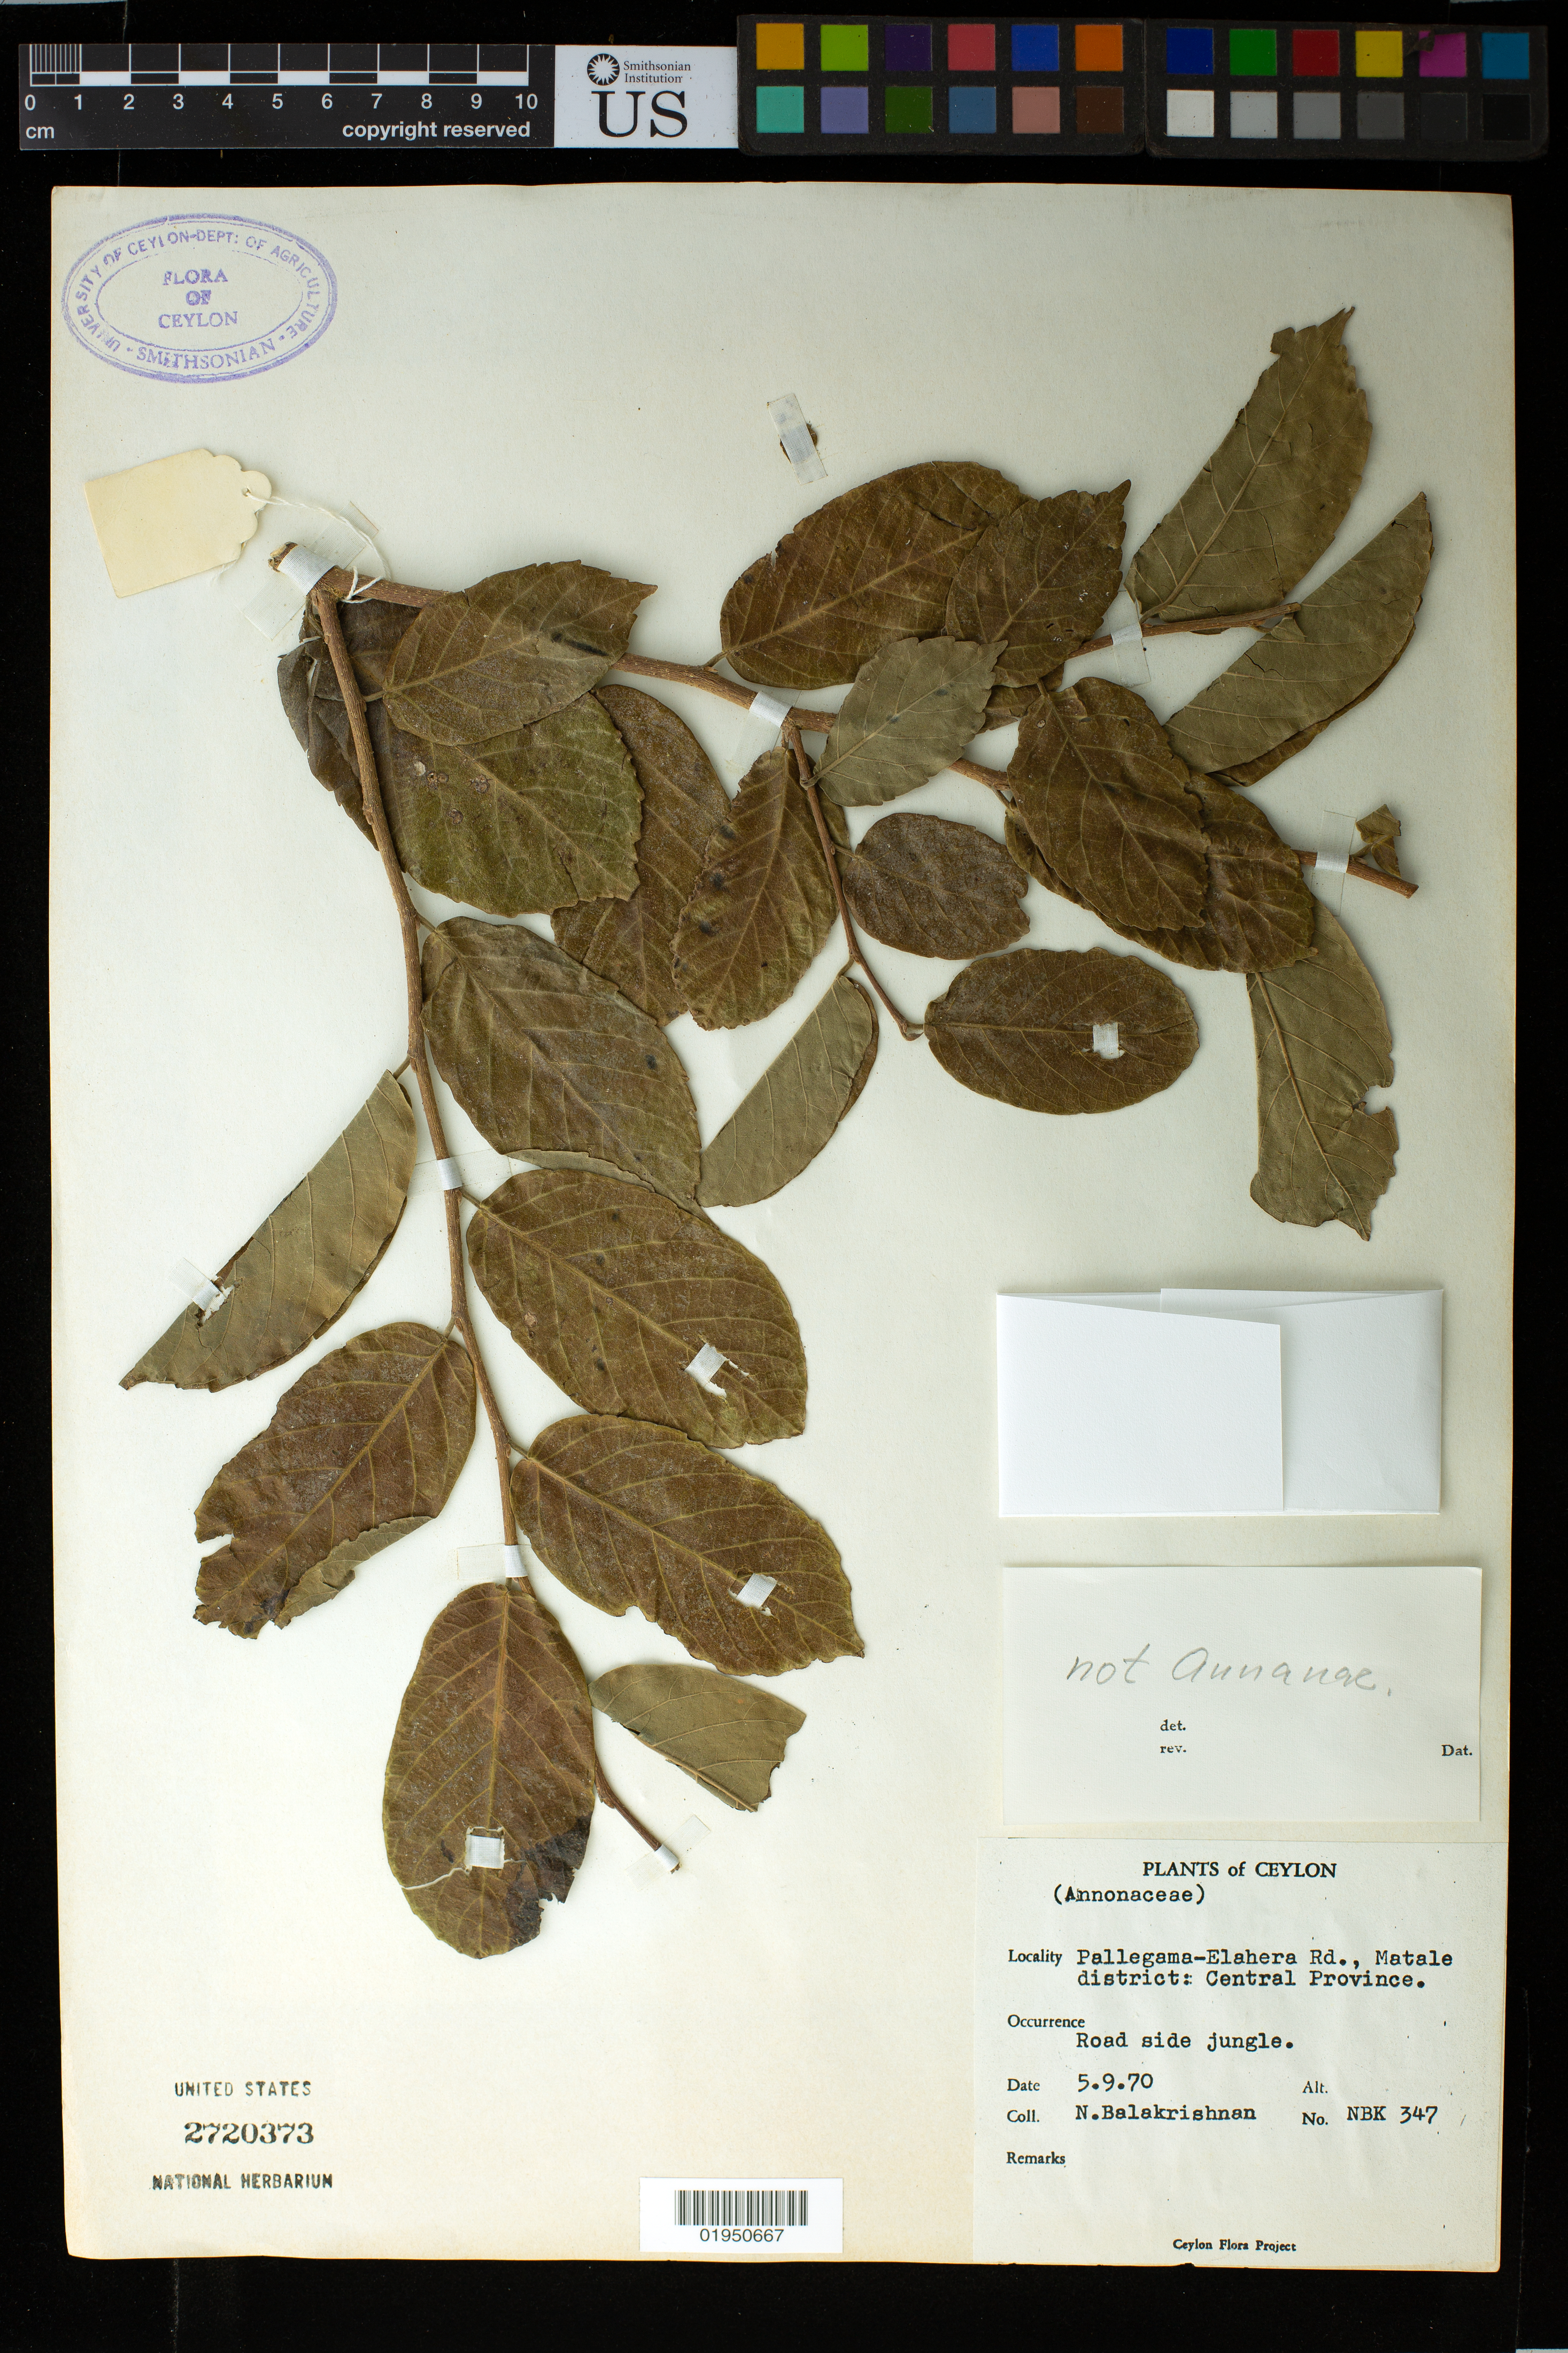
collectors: N. Balakrishnan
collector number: NBK 347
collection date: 1970-05-09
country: Sri Lanka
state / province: Central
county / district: Matale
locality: Pallegama-Elahera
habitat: road side jungle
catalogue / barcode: US 2720373